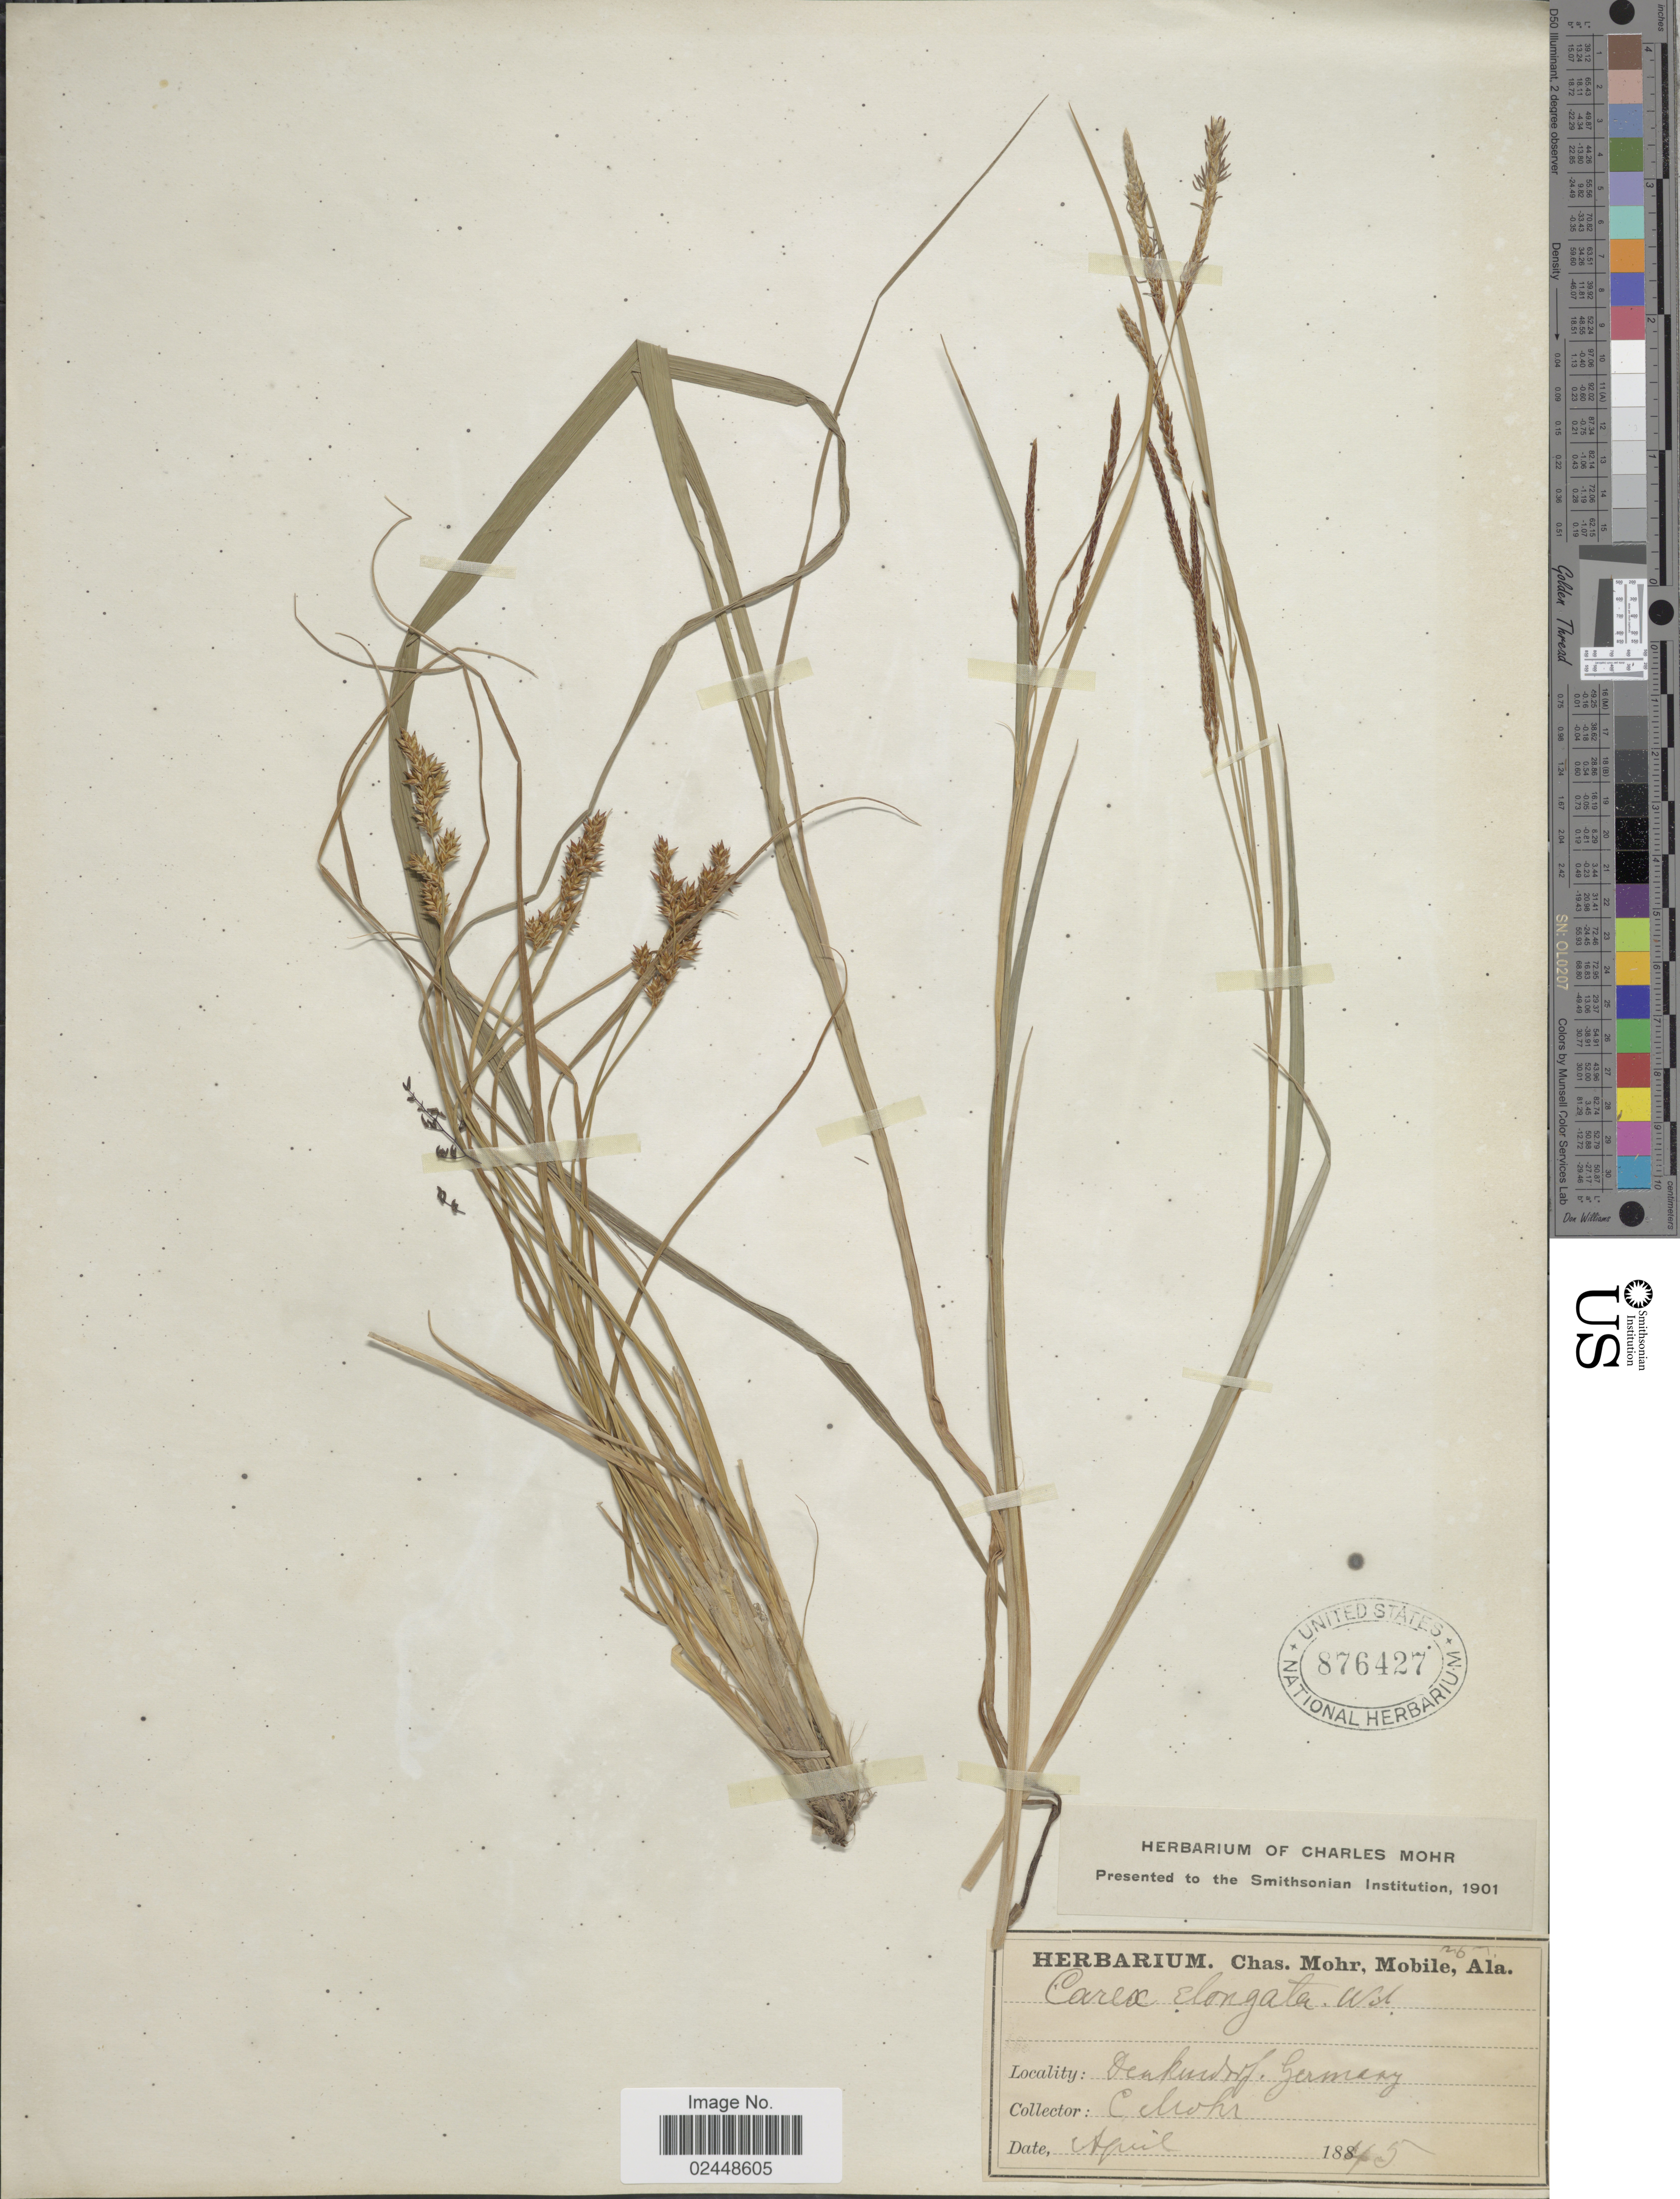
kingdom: Plantae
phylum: Tracheophyta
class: Liliopsida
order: Poales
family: Cyperaceae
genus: Carex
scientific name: Carex elongata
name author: L.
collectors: C. T. Mohr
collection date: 1845-04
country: Germany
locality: Denkendorf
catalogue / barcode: US 876427